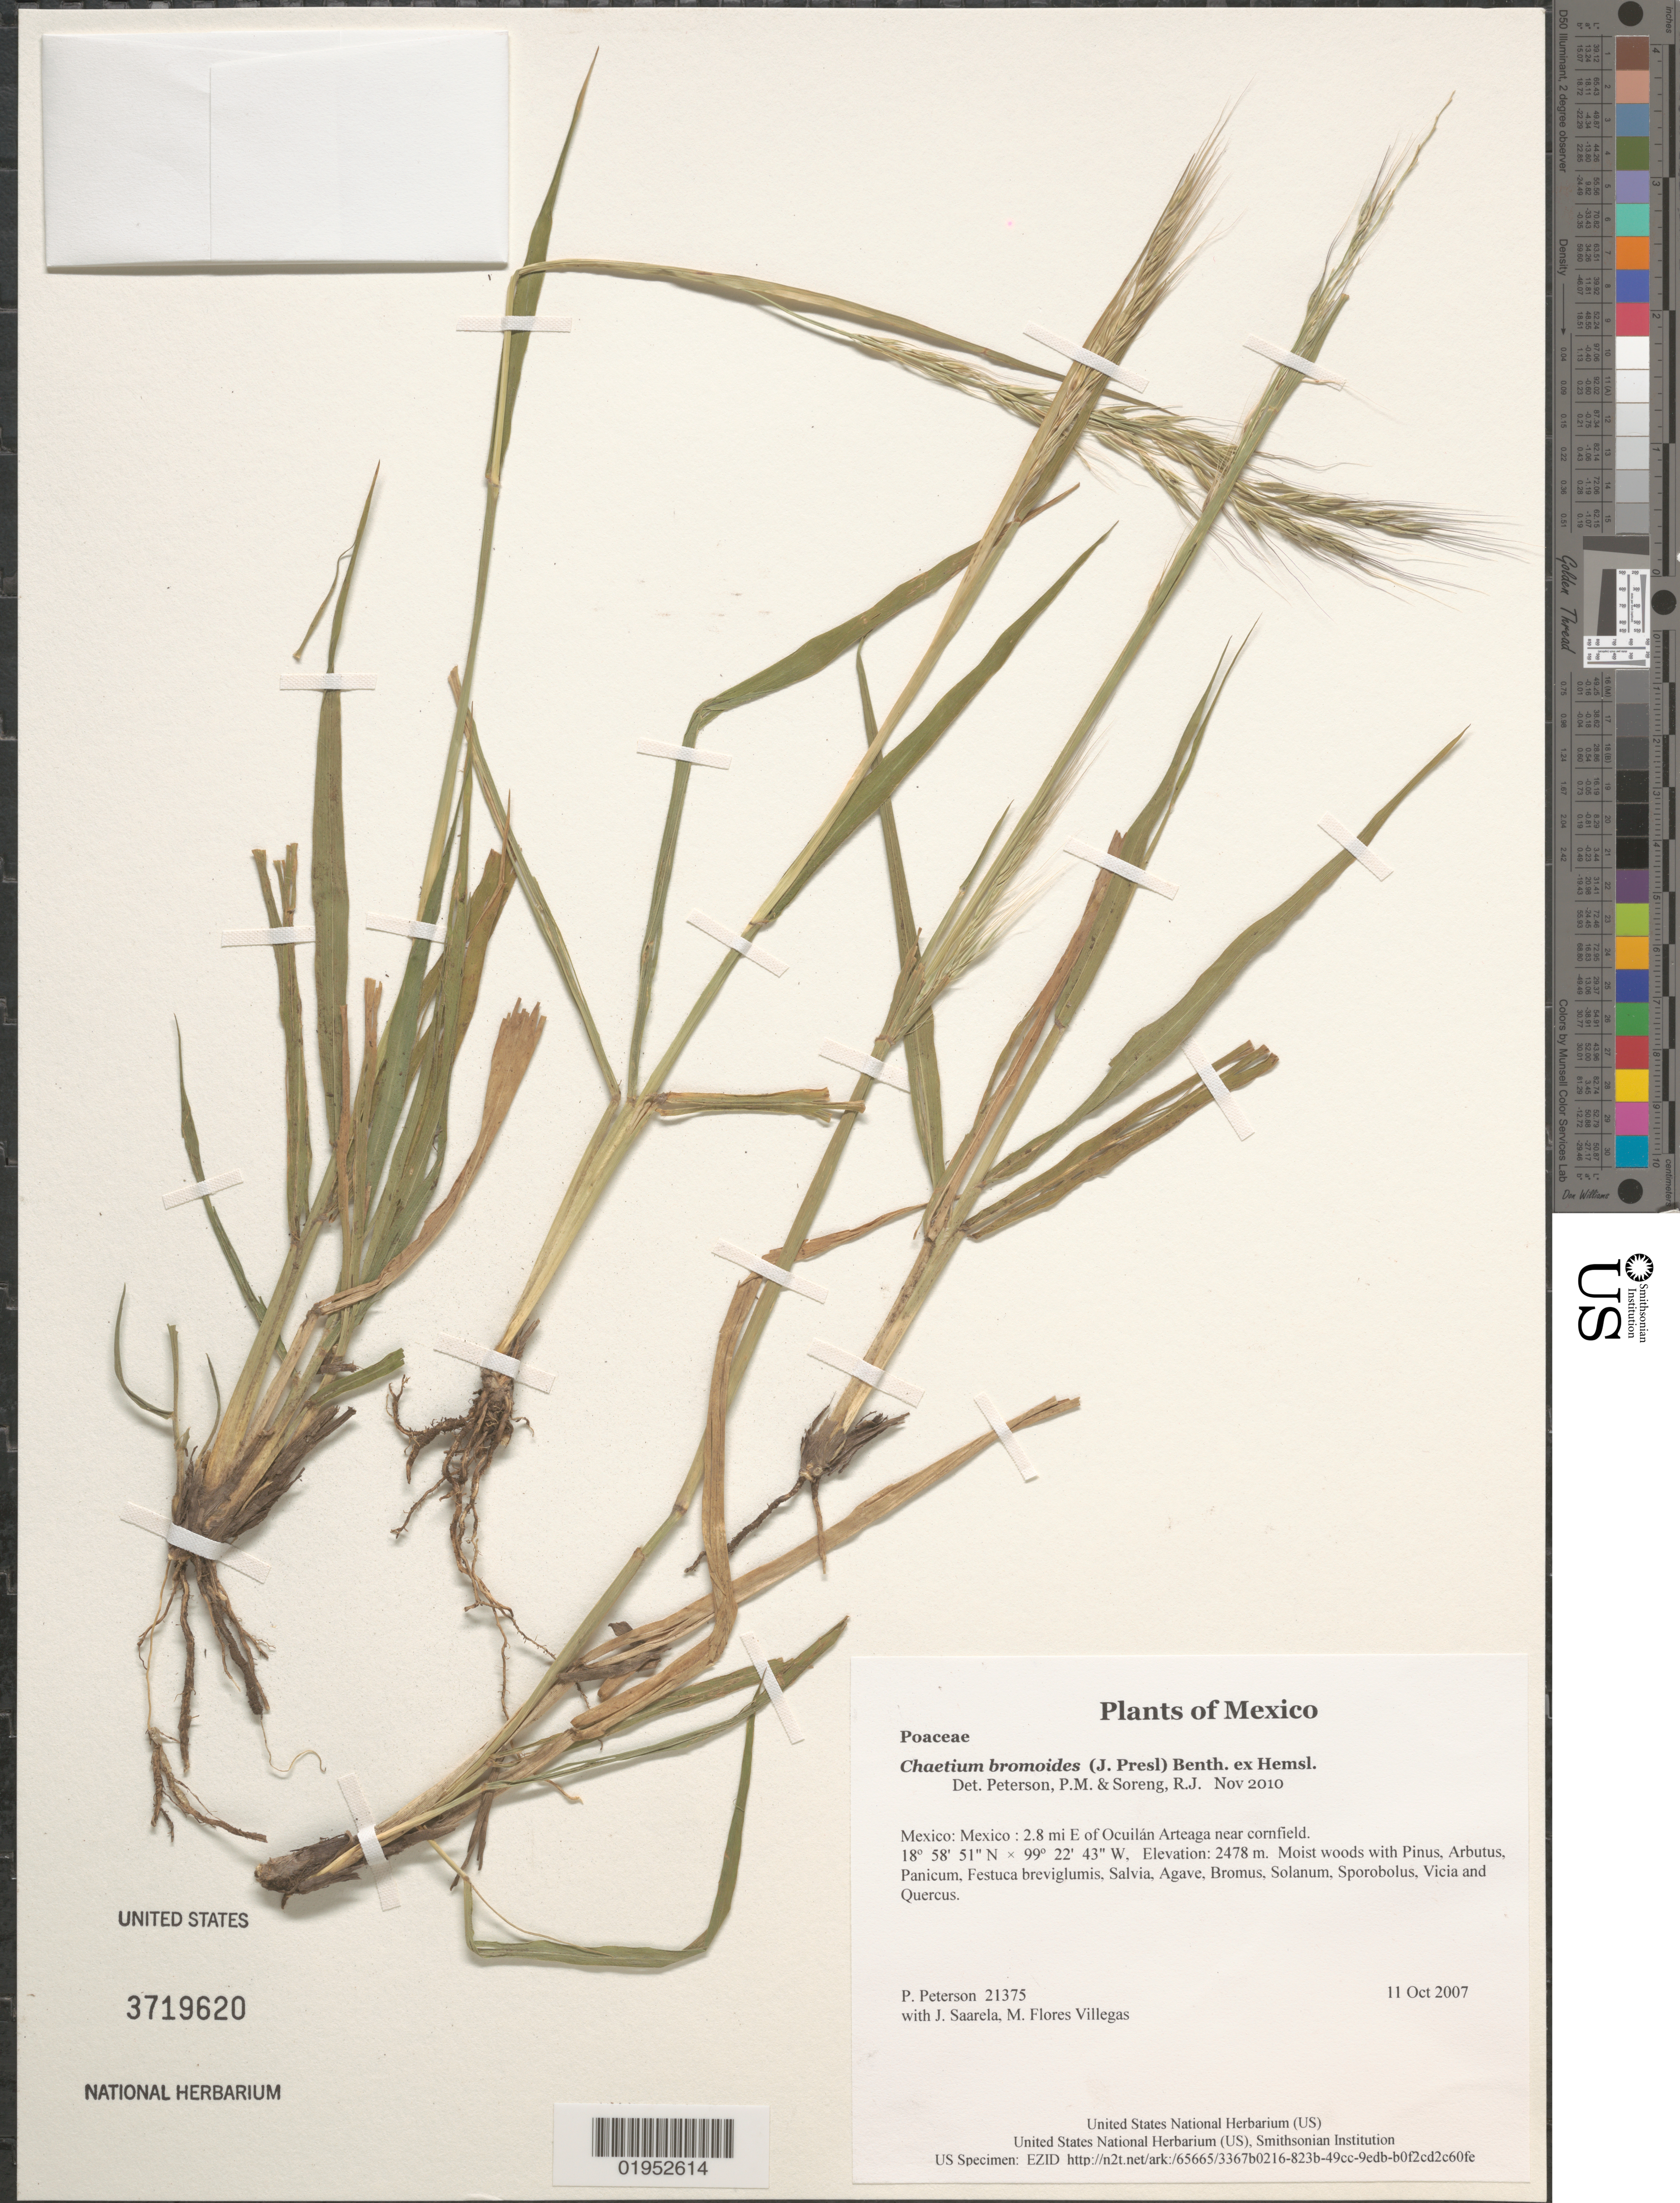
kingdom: Plantae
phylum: Tracheophyta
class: Liliopsida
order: Poales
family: Poaceae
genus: Chaetium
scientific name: Chaetium bromoides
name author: (J. Presl) Benth. ex Hemsl.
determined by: Peterson, Paul M.; Soreng, Robert J.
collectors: P. M. Peterson, J. Saarela & M. Flores Villegas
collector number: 21375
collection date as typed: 11 Oct 2007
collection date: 2007-10-11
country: Mexico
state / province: México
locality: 2.8 mi E of Ocuilán Arteaga near cornfield.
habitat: Moist woods with Pinus, Arbutus, Panicum, Festuca breviglumis, Salvia, Agave, Bromus, Solanum, Sporobolus, Vicia and Quercus.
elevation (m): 2478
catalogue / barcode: US 3719620